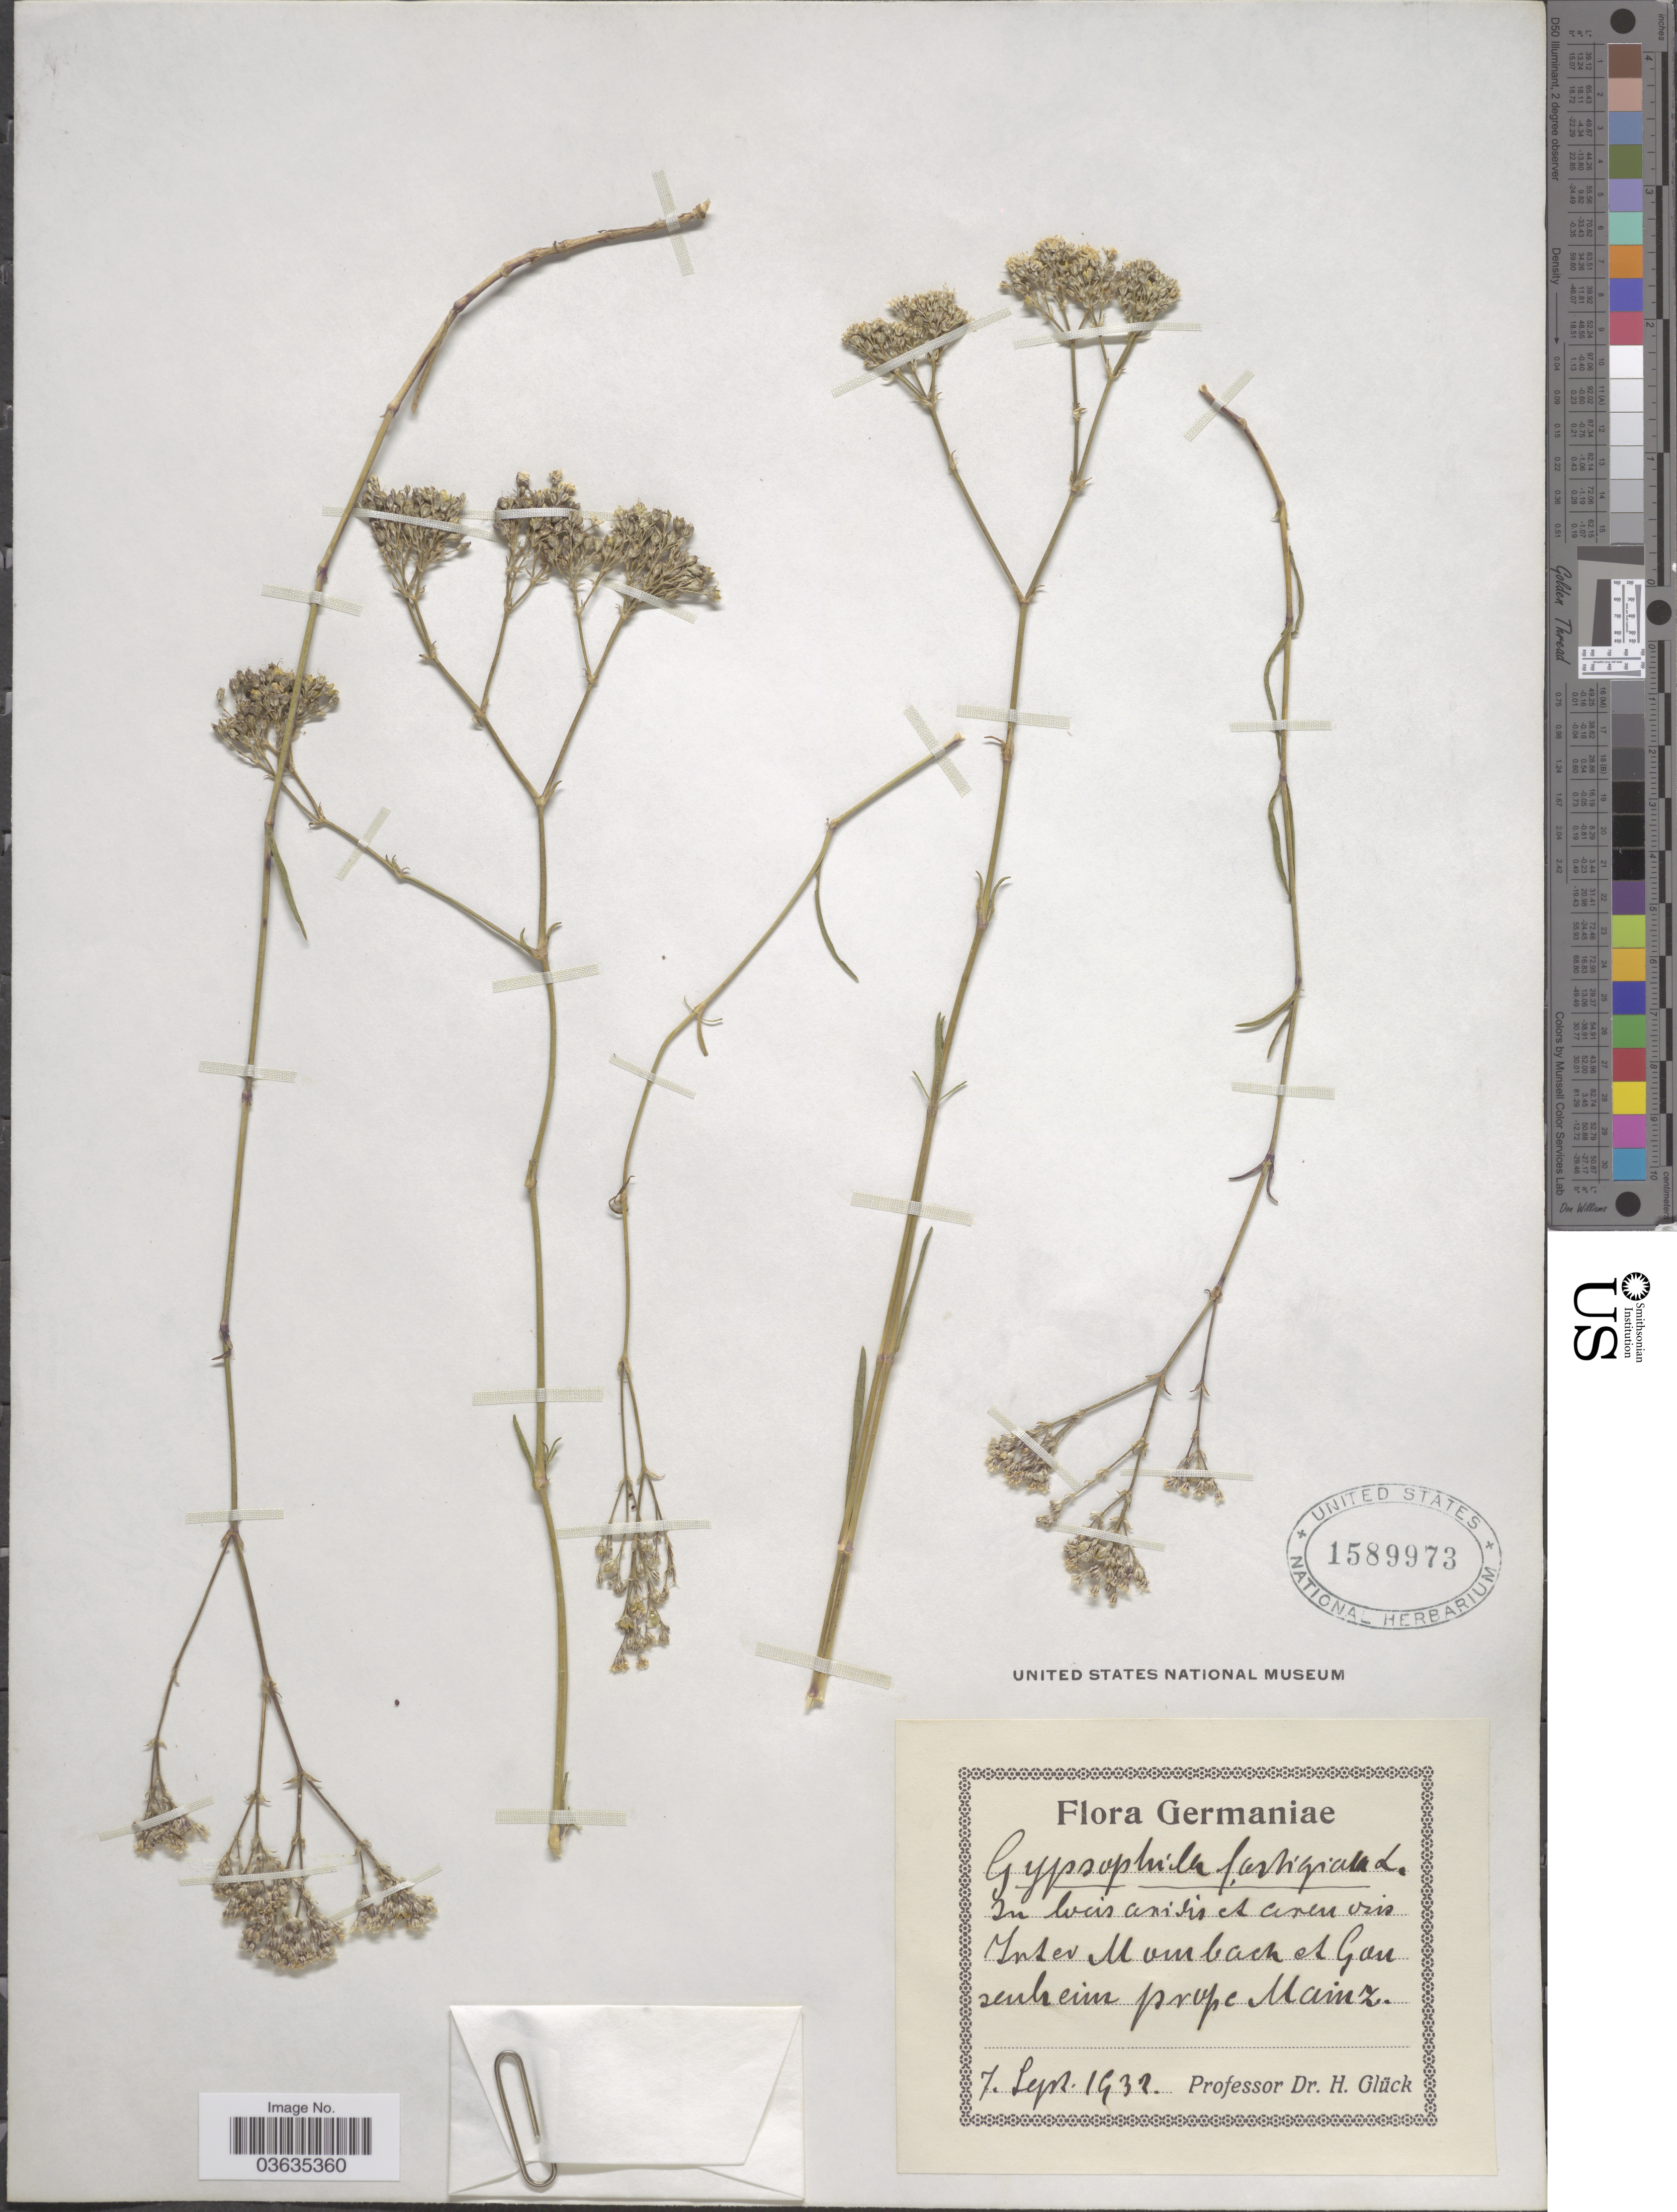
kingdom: Plantae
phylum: Tracheophyta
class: Magnoliopsida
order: Caryophyllales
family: Caryophyllaceae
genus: Gypsophila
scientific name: Gypsophila fastigiata var. fastigiata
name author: L.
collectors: H. Glück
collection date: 1932-09-07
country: Germany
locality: Inter Mombach et Gau [interpreted] senheim [interpreted] prope Mainz.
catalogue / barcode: US 1589973